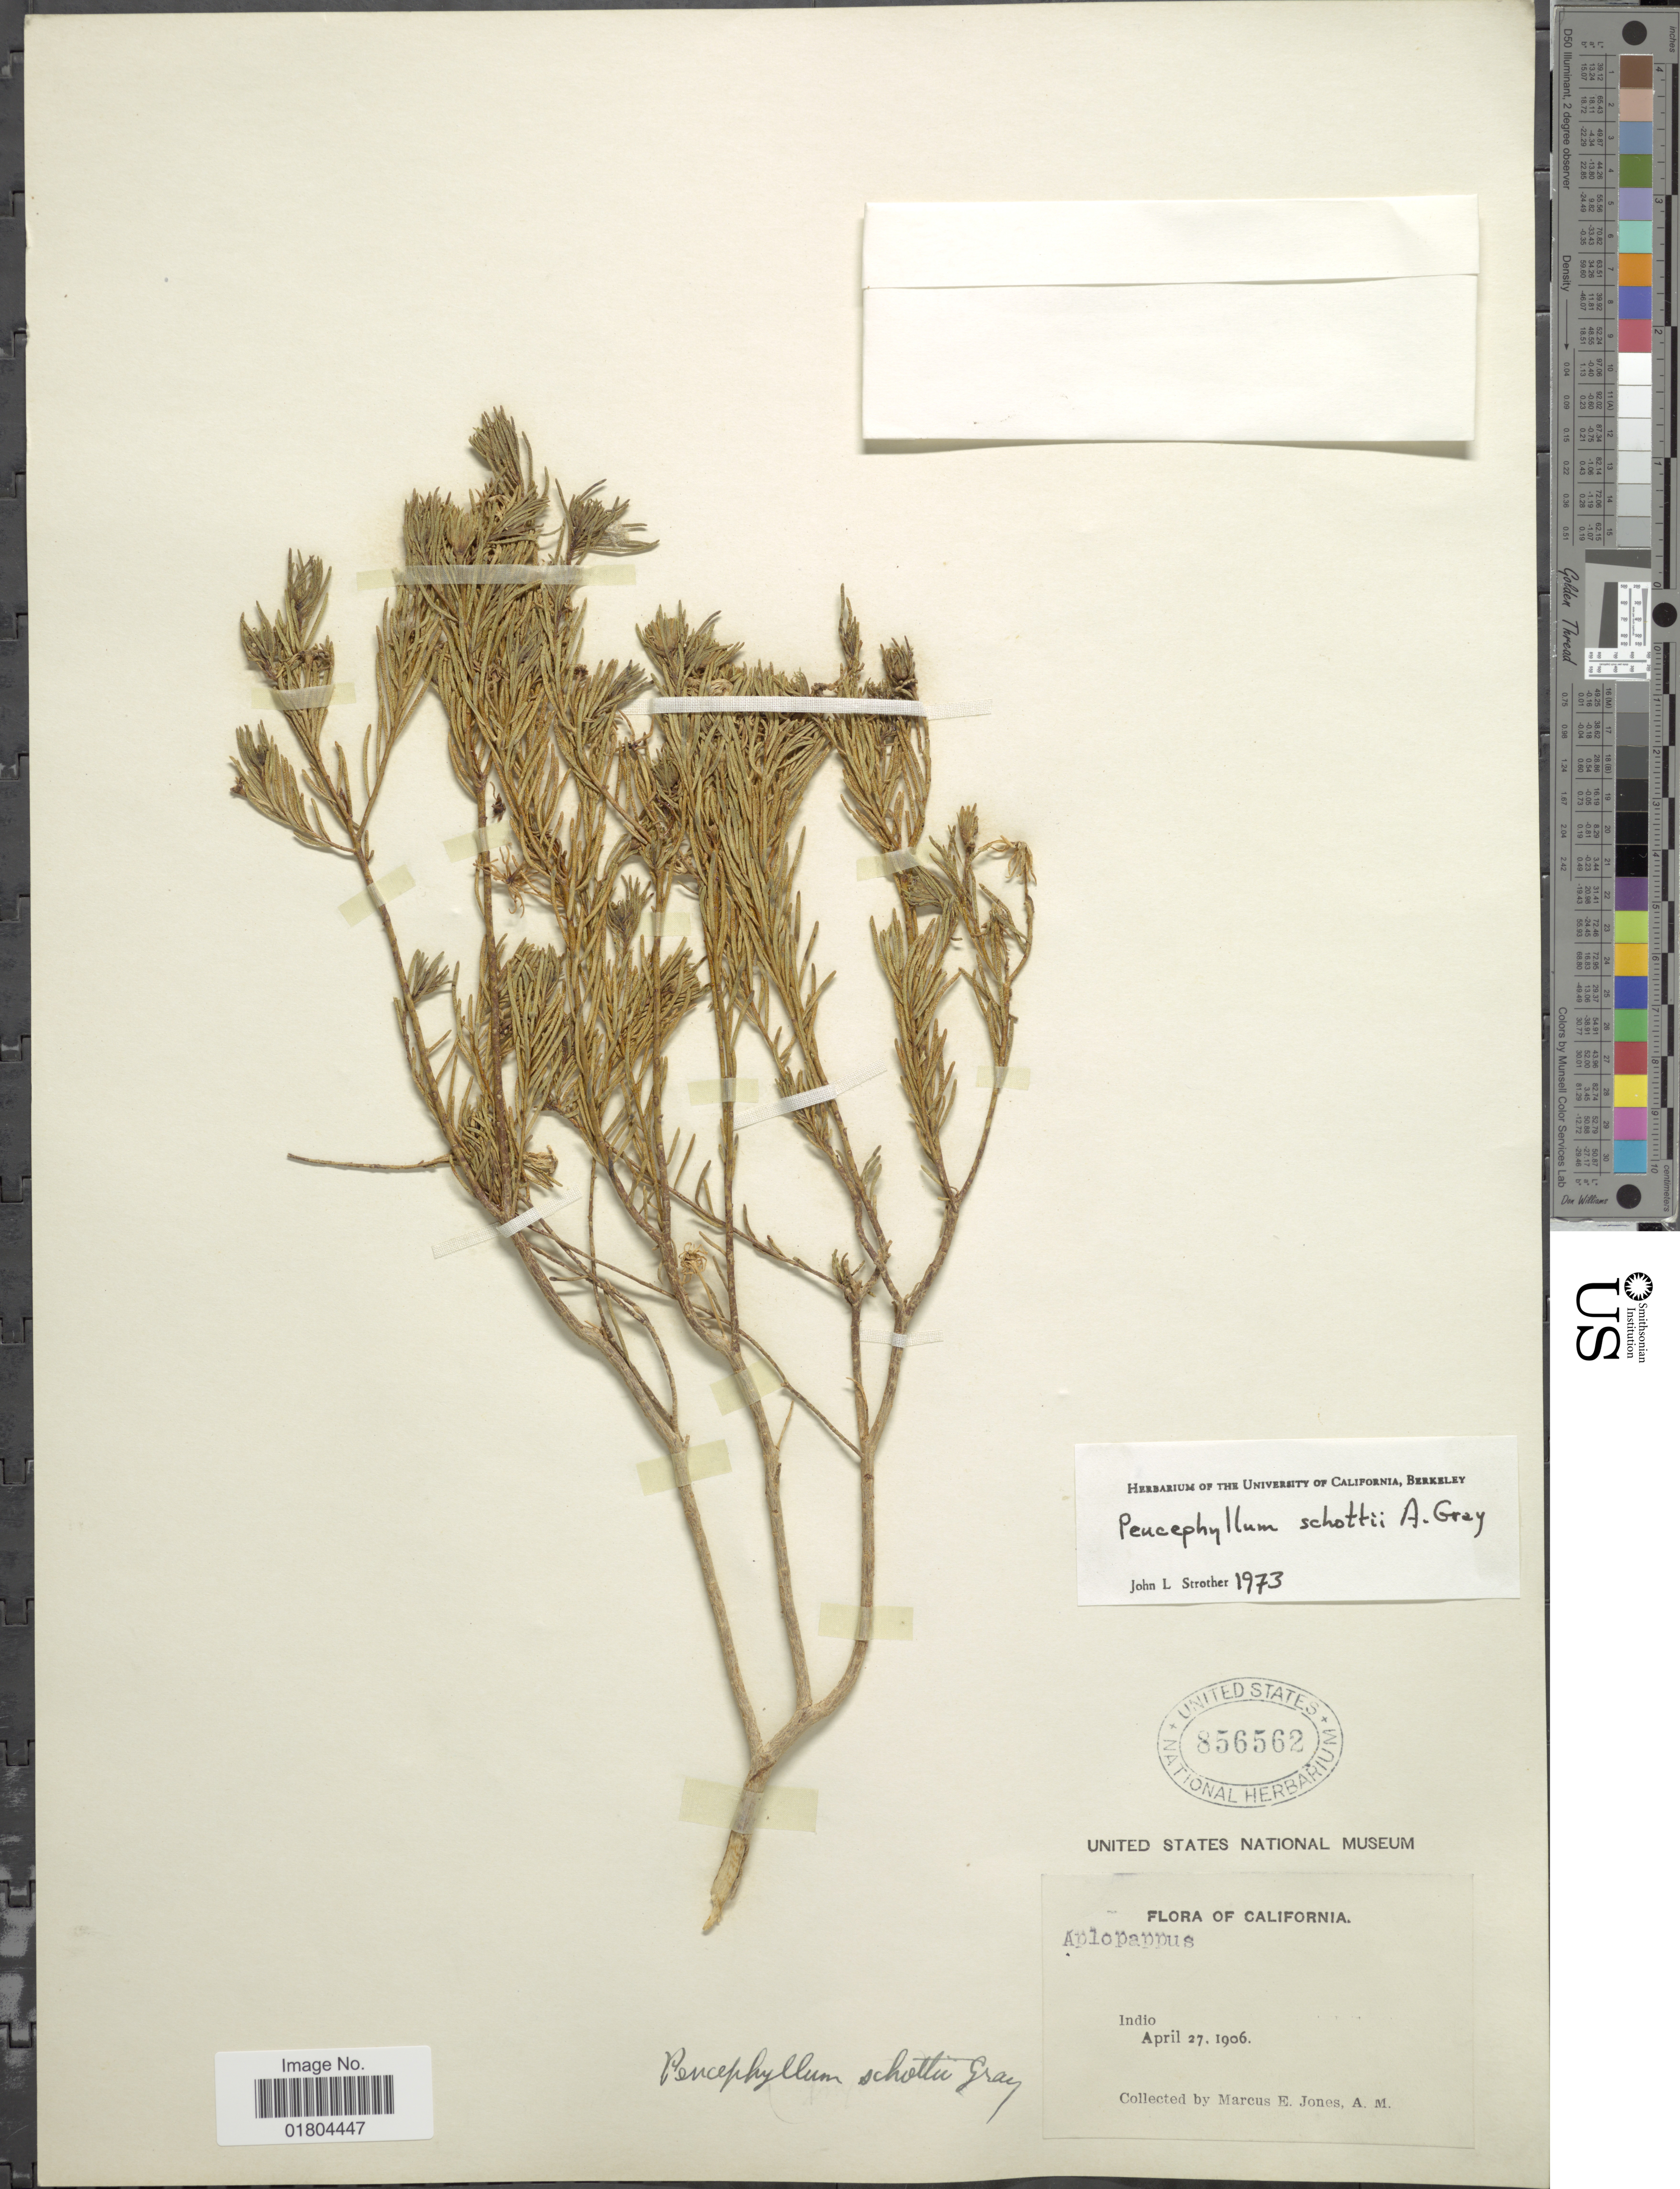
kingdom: Plantae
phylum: Tracheophyta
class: Magnoliopsida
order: Asterales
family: Asteraceae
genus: Peucephyllum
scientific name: Peucephyllum schottii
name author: A. Gray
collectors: M. E. Jones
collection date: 1906-04-27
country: United States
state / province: California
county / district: Riverside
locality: Indio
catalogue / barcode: US 856562